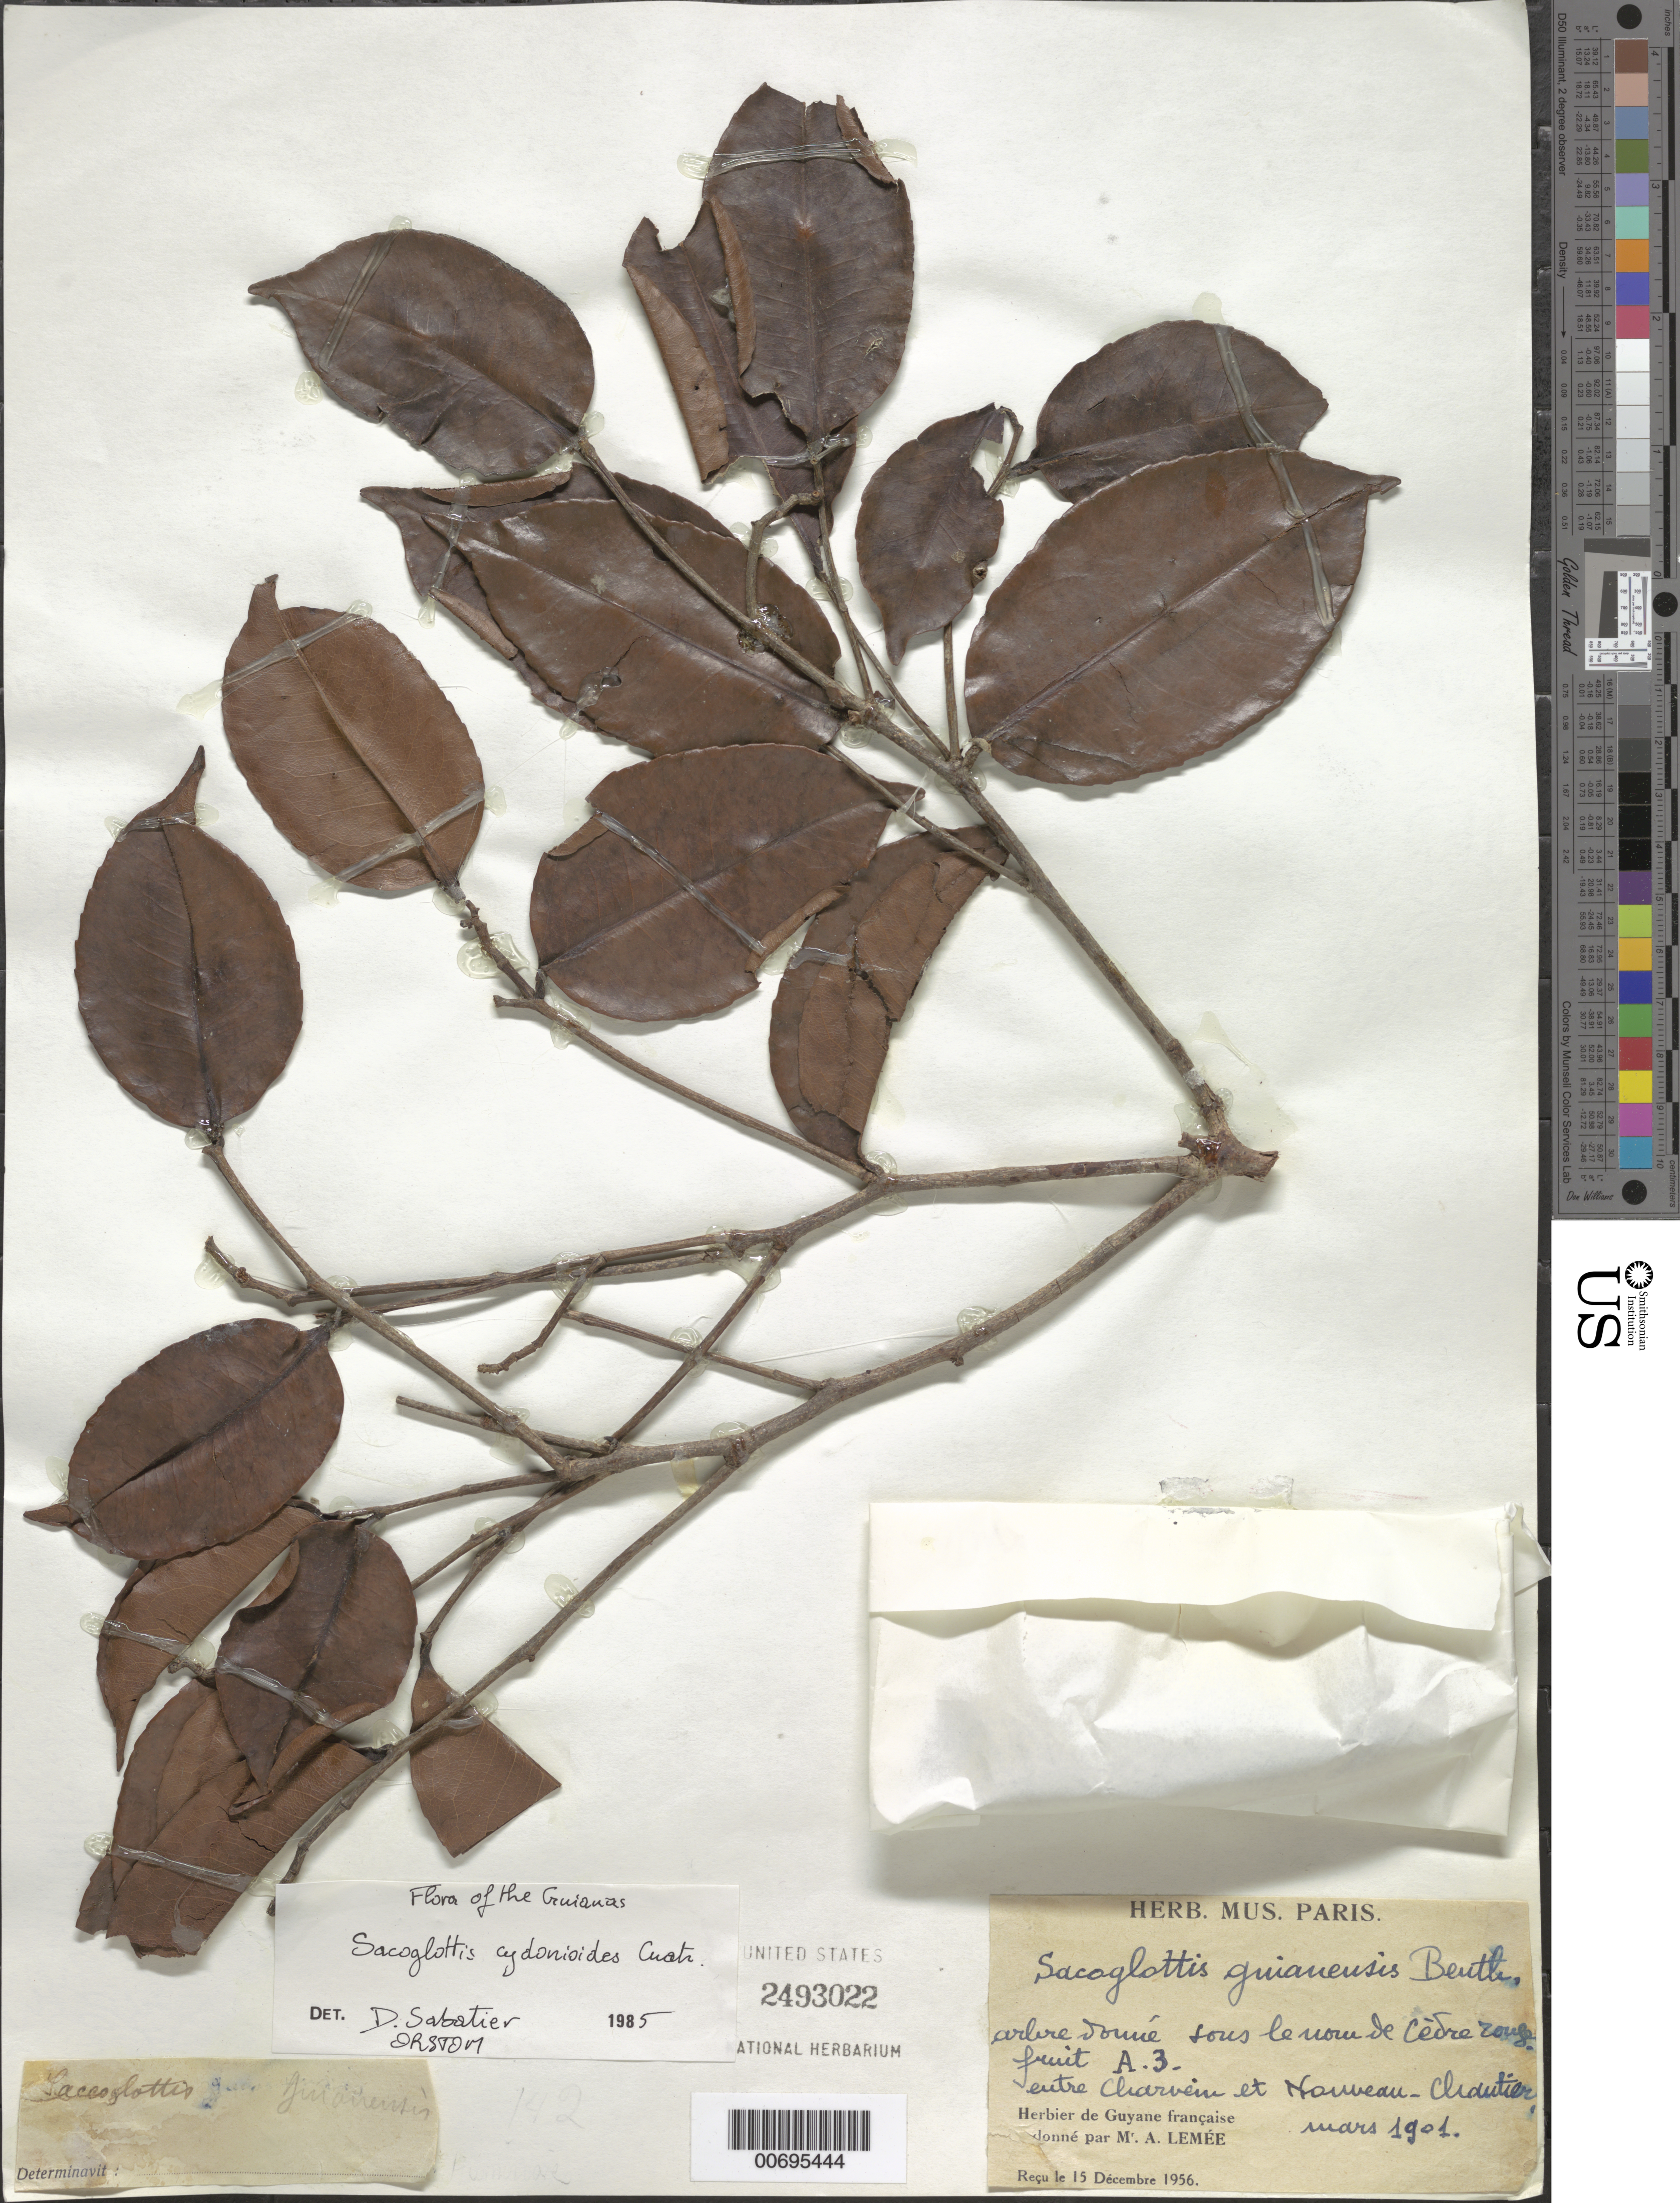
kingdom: Plantae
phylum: Tracheophyta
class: Magnoliopsida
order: Malpighiales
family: Humiriaceae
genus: Sacoglottis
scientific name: Sacoglottis cydonioides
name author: Cuatrec.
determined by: Sabatier, D.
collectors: A. M. Lemée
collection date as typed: Mar-01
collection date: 2001-03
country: French Guiana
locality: Charveiu to Nouveau?- Chantier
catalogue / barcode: US 2493022